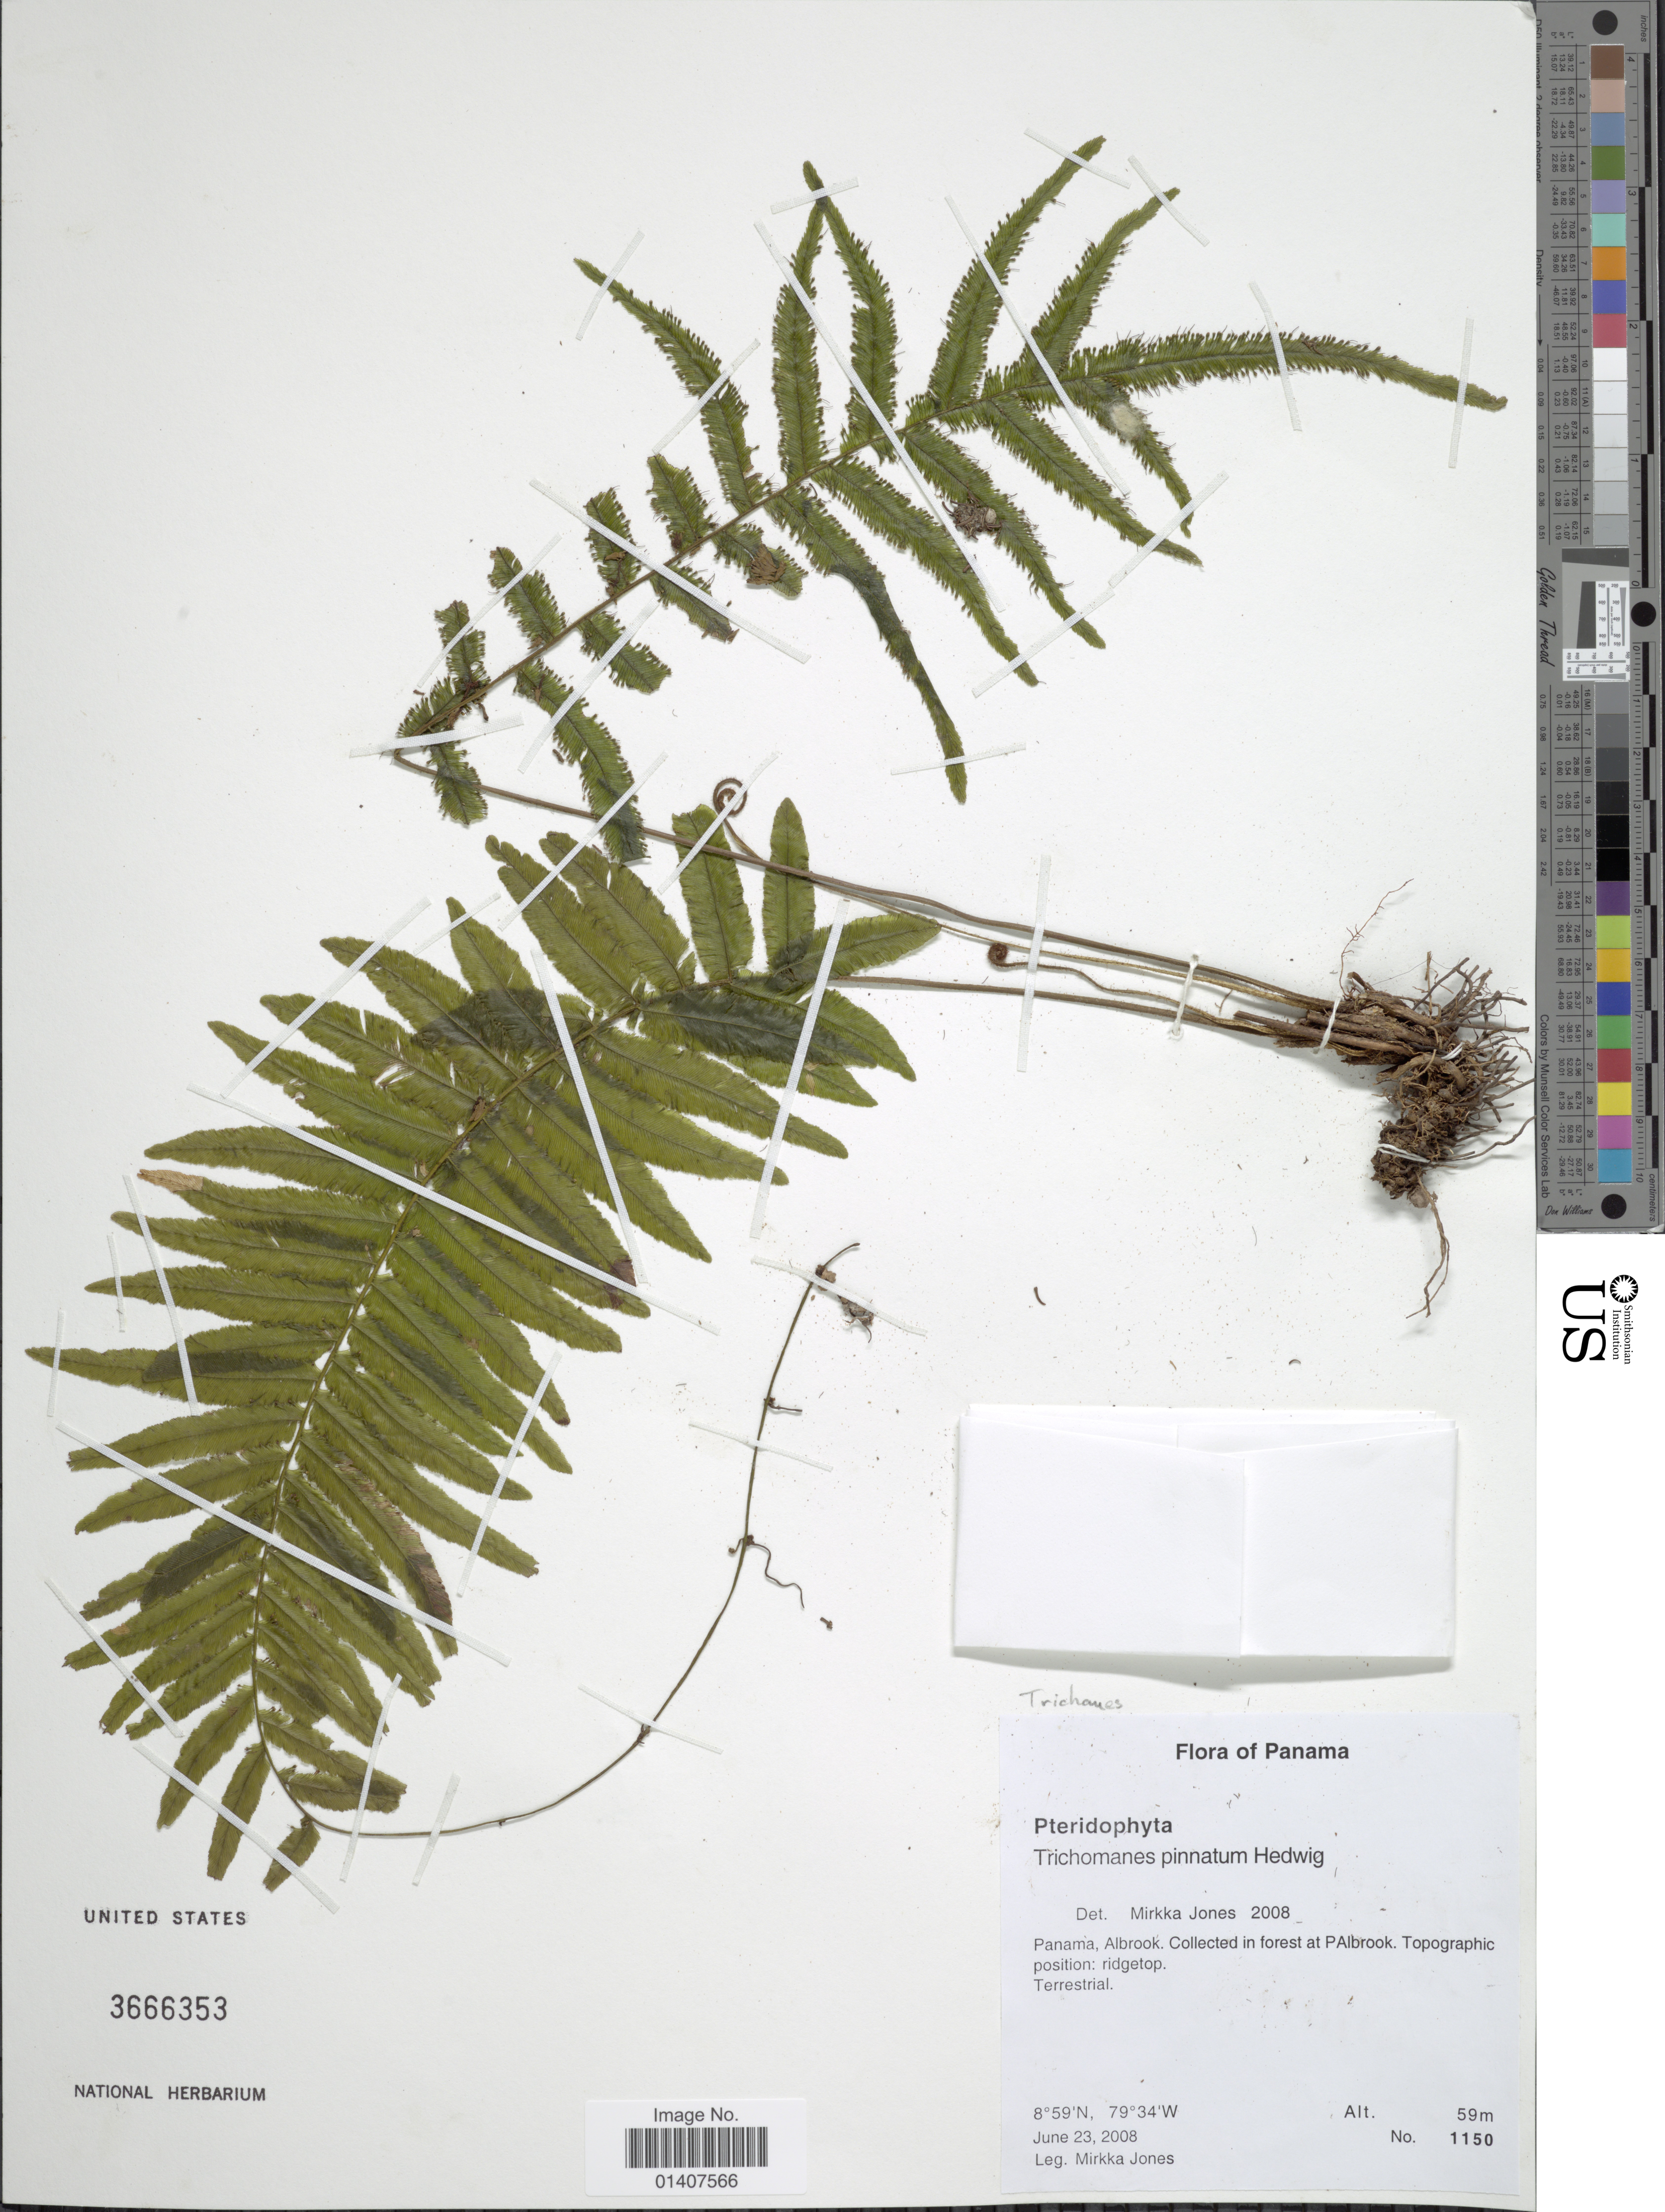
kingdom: Plantae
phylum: Tracheophyta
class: Polypodiopsida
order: Hymenophyllales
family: Hymenophyllaceae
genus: Trichomanes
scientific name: Trichomanes pinnatum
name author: Hedw.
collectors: M. Jones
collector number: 1150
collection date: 2008-06-23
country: Panama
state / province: Panamá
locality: Panama, Albrook, collected in forest at Palbrook, topographic position: ridgetop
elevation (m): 59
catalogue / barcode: US 3666353